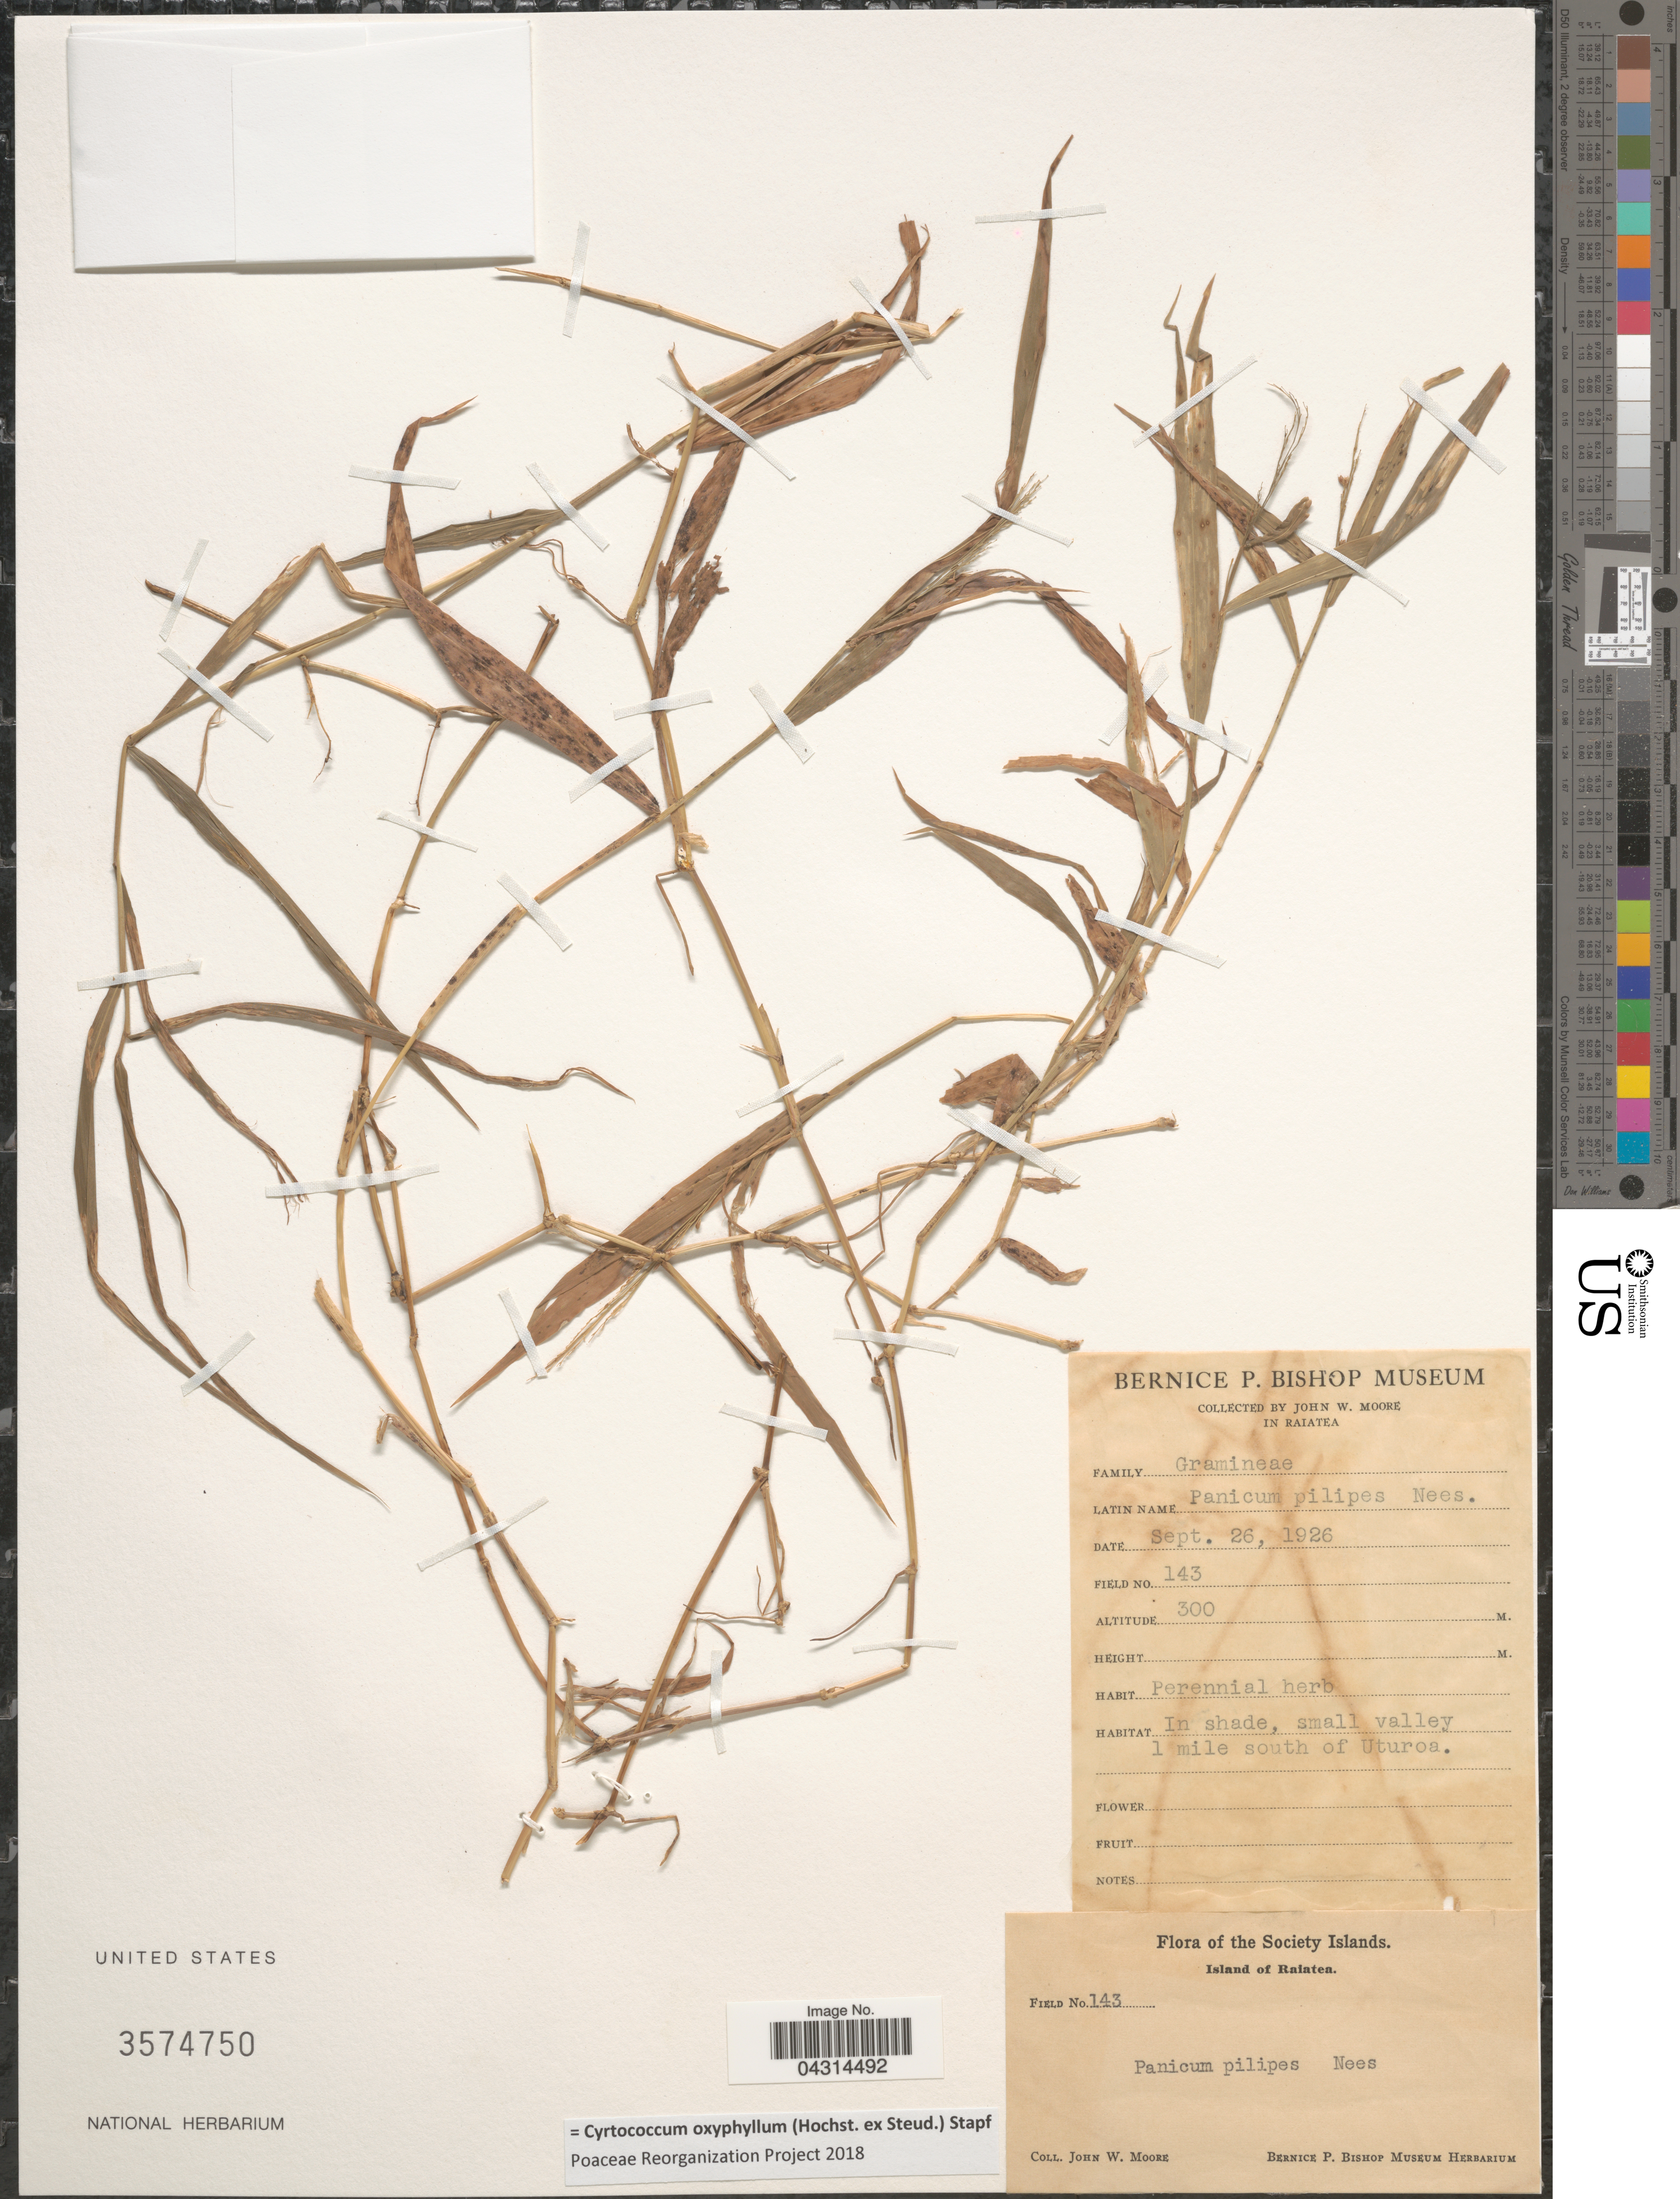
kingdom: Plantae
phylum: Tracheophyta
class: Liliopsida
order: Poales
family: Poaceae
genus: Cyrtococcum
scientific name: Cyrtococcum oxyphyllum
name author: (Steud.) Stapf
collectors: J. Moore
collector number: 143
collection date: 1926-09-26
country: French Polynesia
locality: The Society Islands. Island of Raiatea. In shade, small valley 1 mile south of Uturoa.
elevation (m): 300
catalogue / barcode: US 3574750